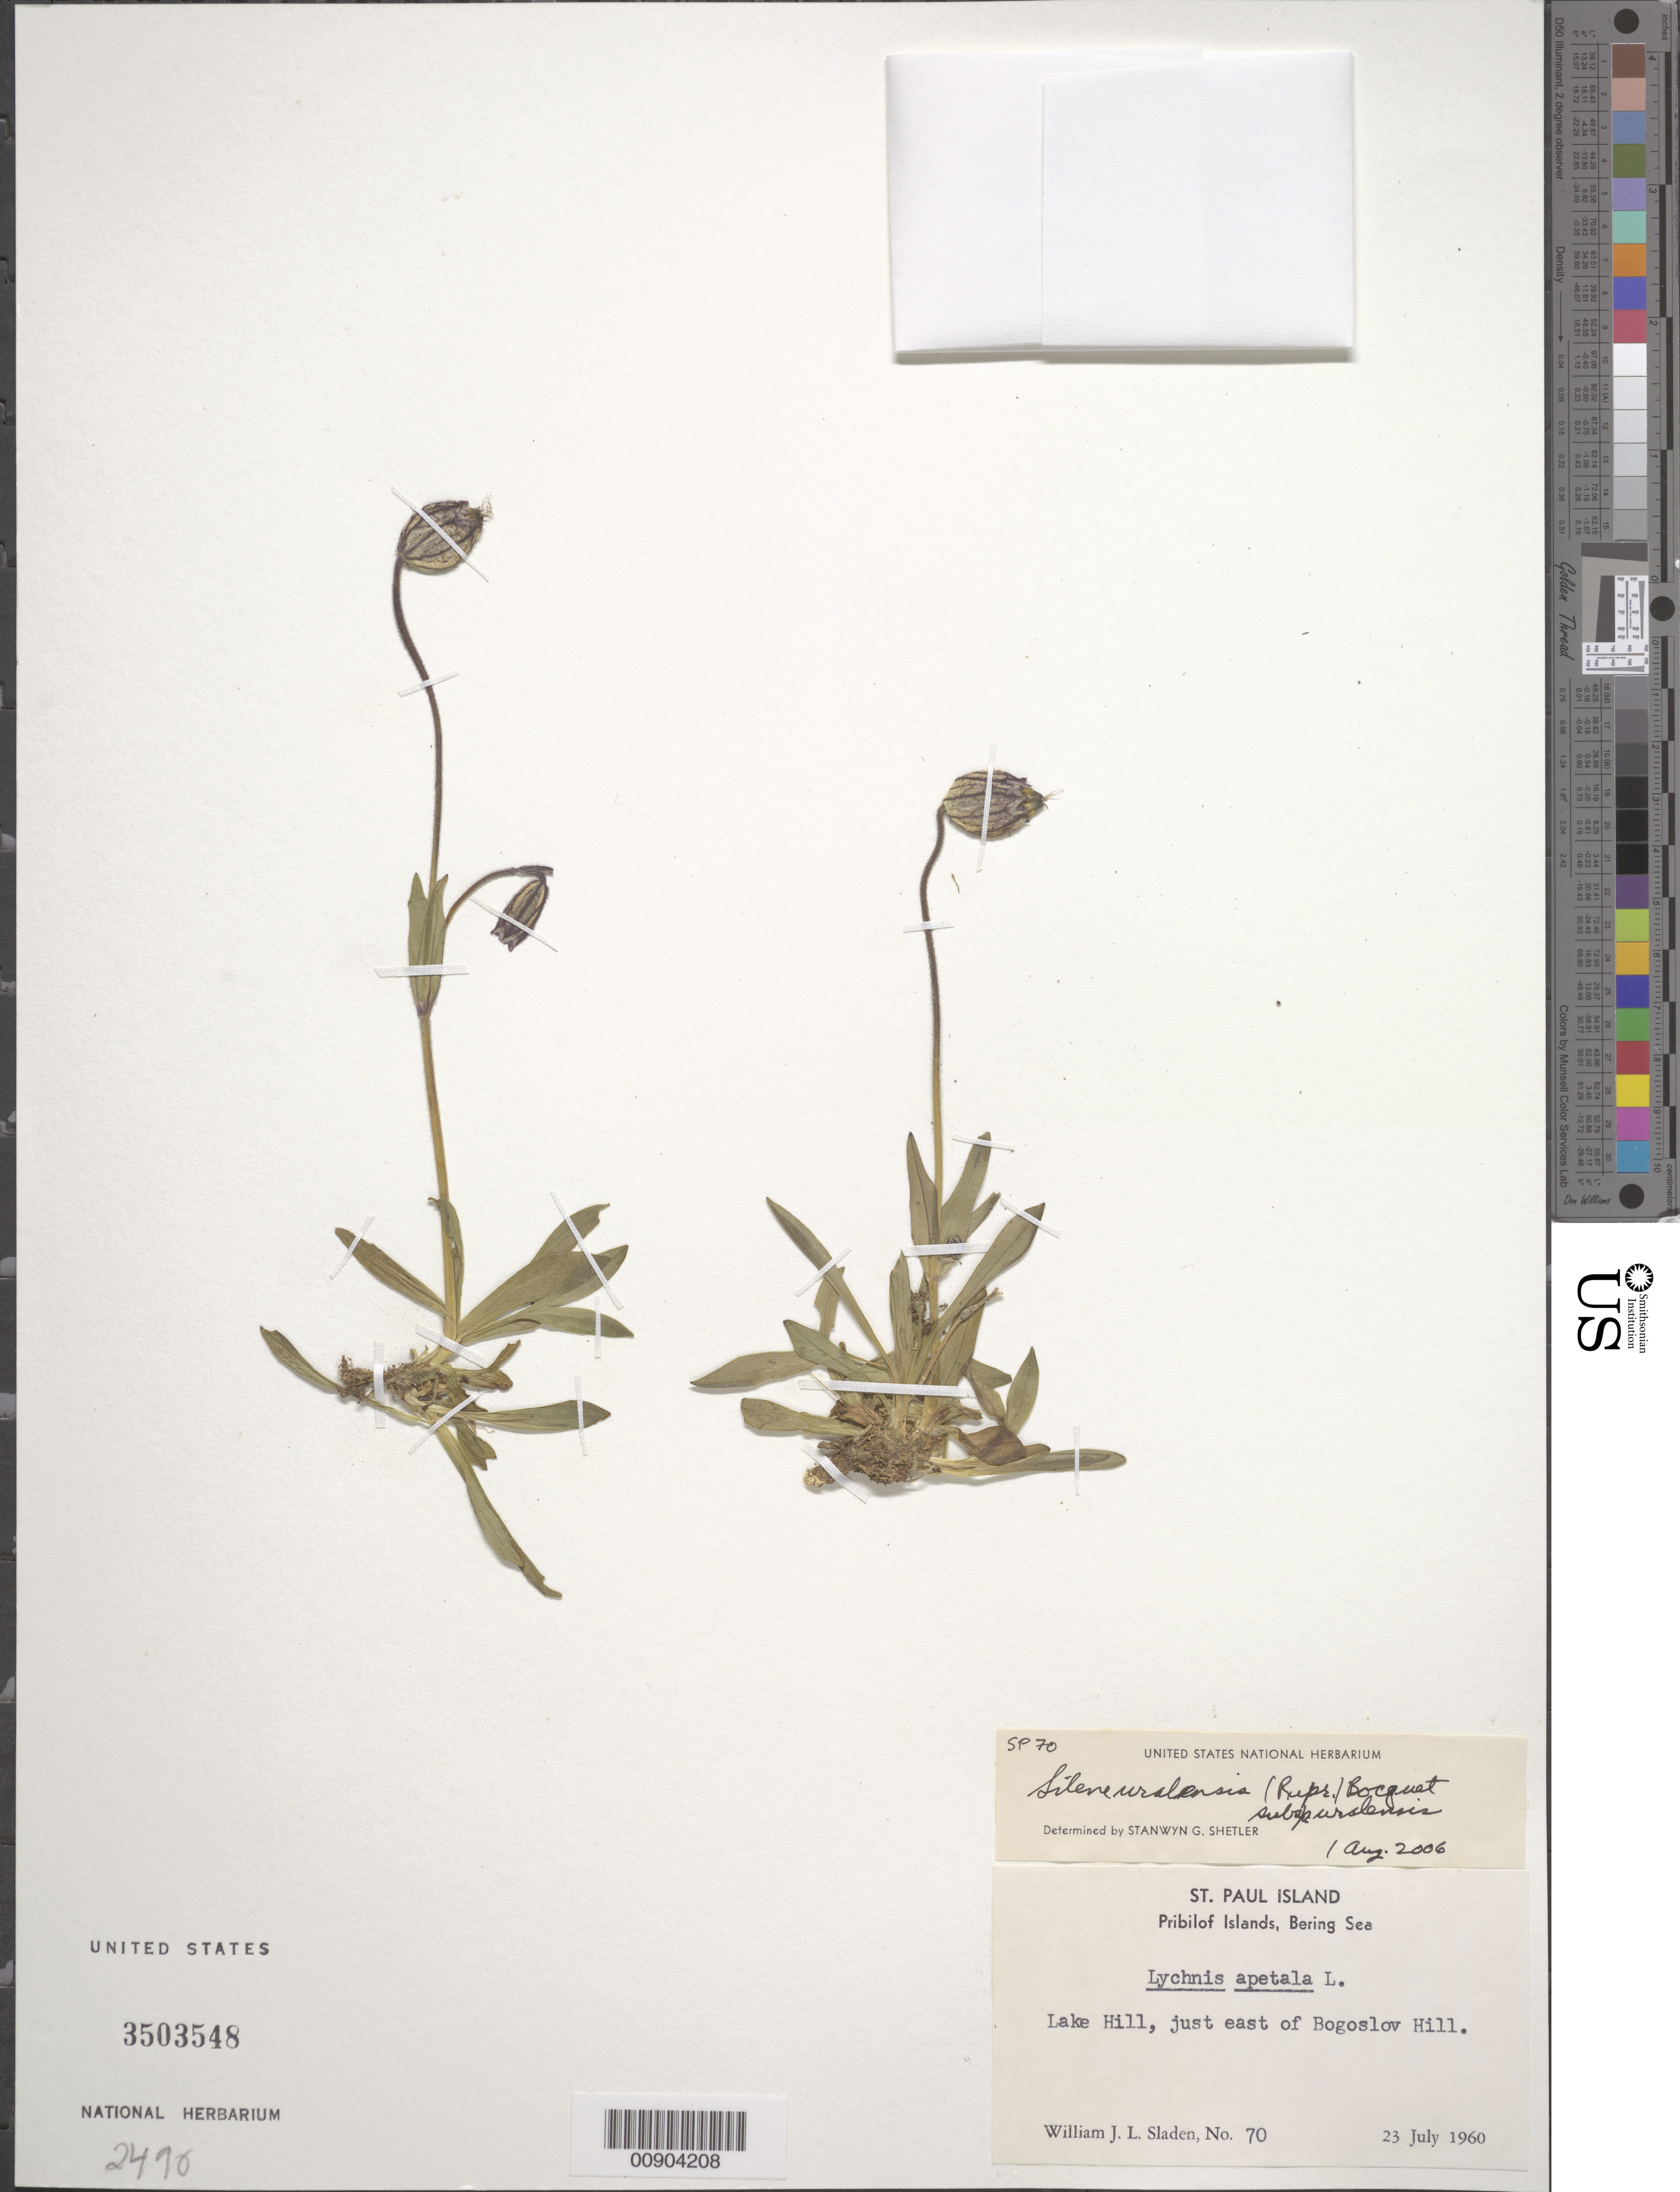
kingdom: Plantae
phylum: Tracheophyta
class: Magnoliopsida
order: Caryophyllales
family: Caryophyllaceae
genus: Silene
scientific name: Silene uralensis subsp. uralensis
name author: (Rupr.) Bocquet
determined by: Shetler, Stanwyn G., (US), NMNH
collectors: W. Sladen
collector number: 70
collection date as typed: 23 Jul 1960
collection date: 1960-07-23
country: United States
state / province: Alaska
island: St. Paul Island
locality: Lake Hill, just east of Bogoslov Hill., Bering Sea, Pribilof Islands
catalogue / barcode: US 3503548